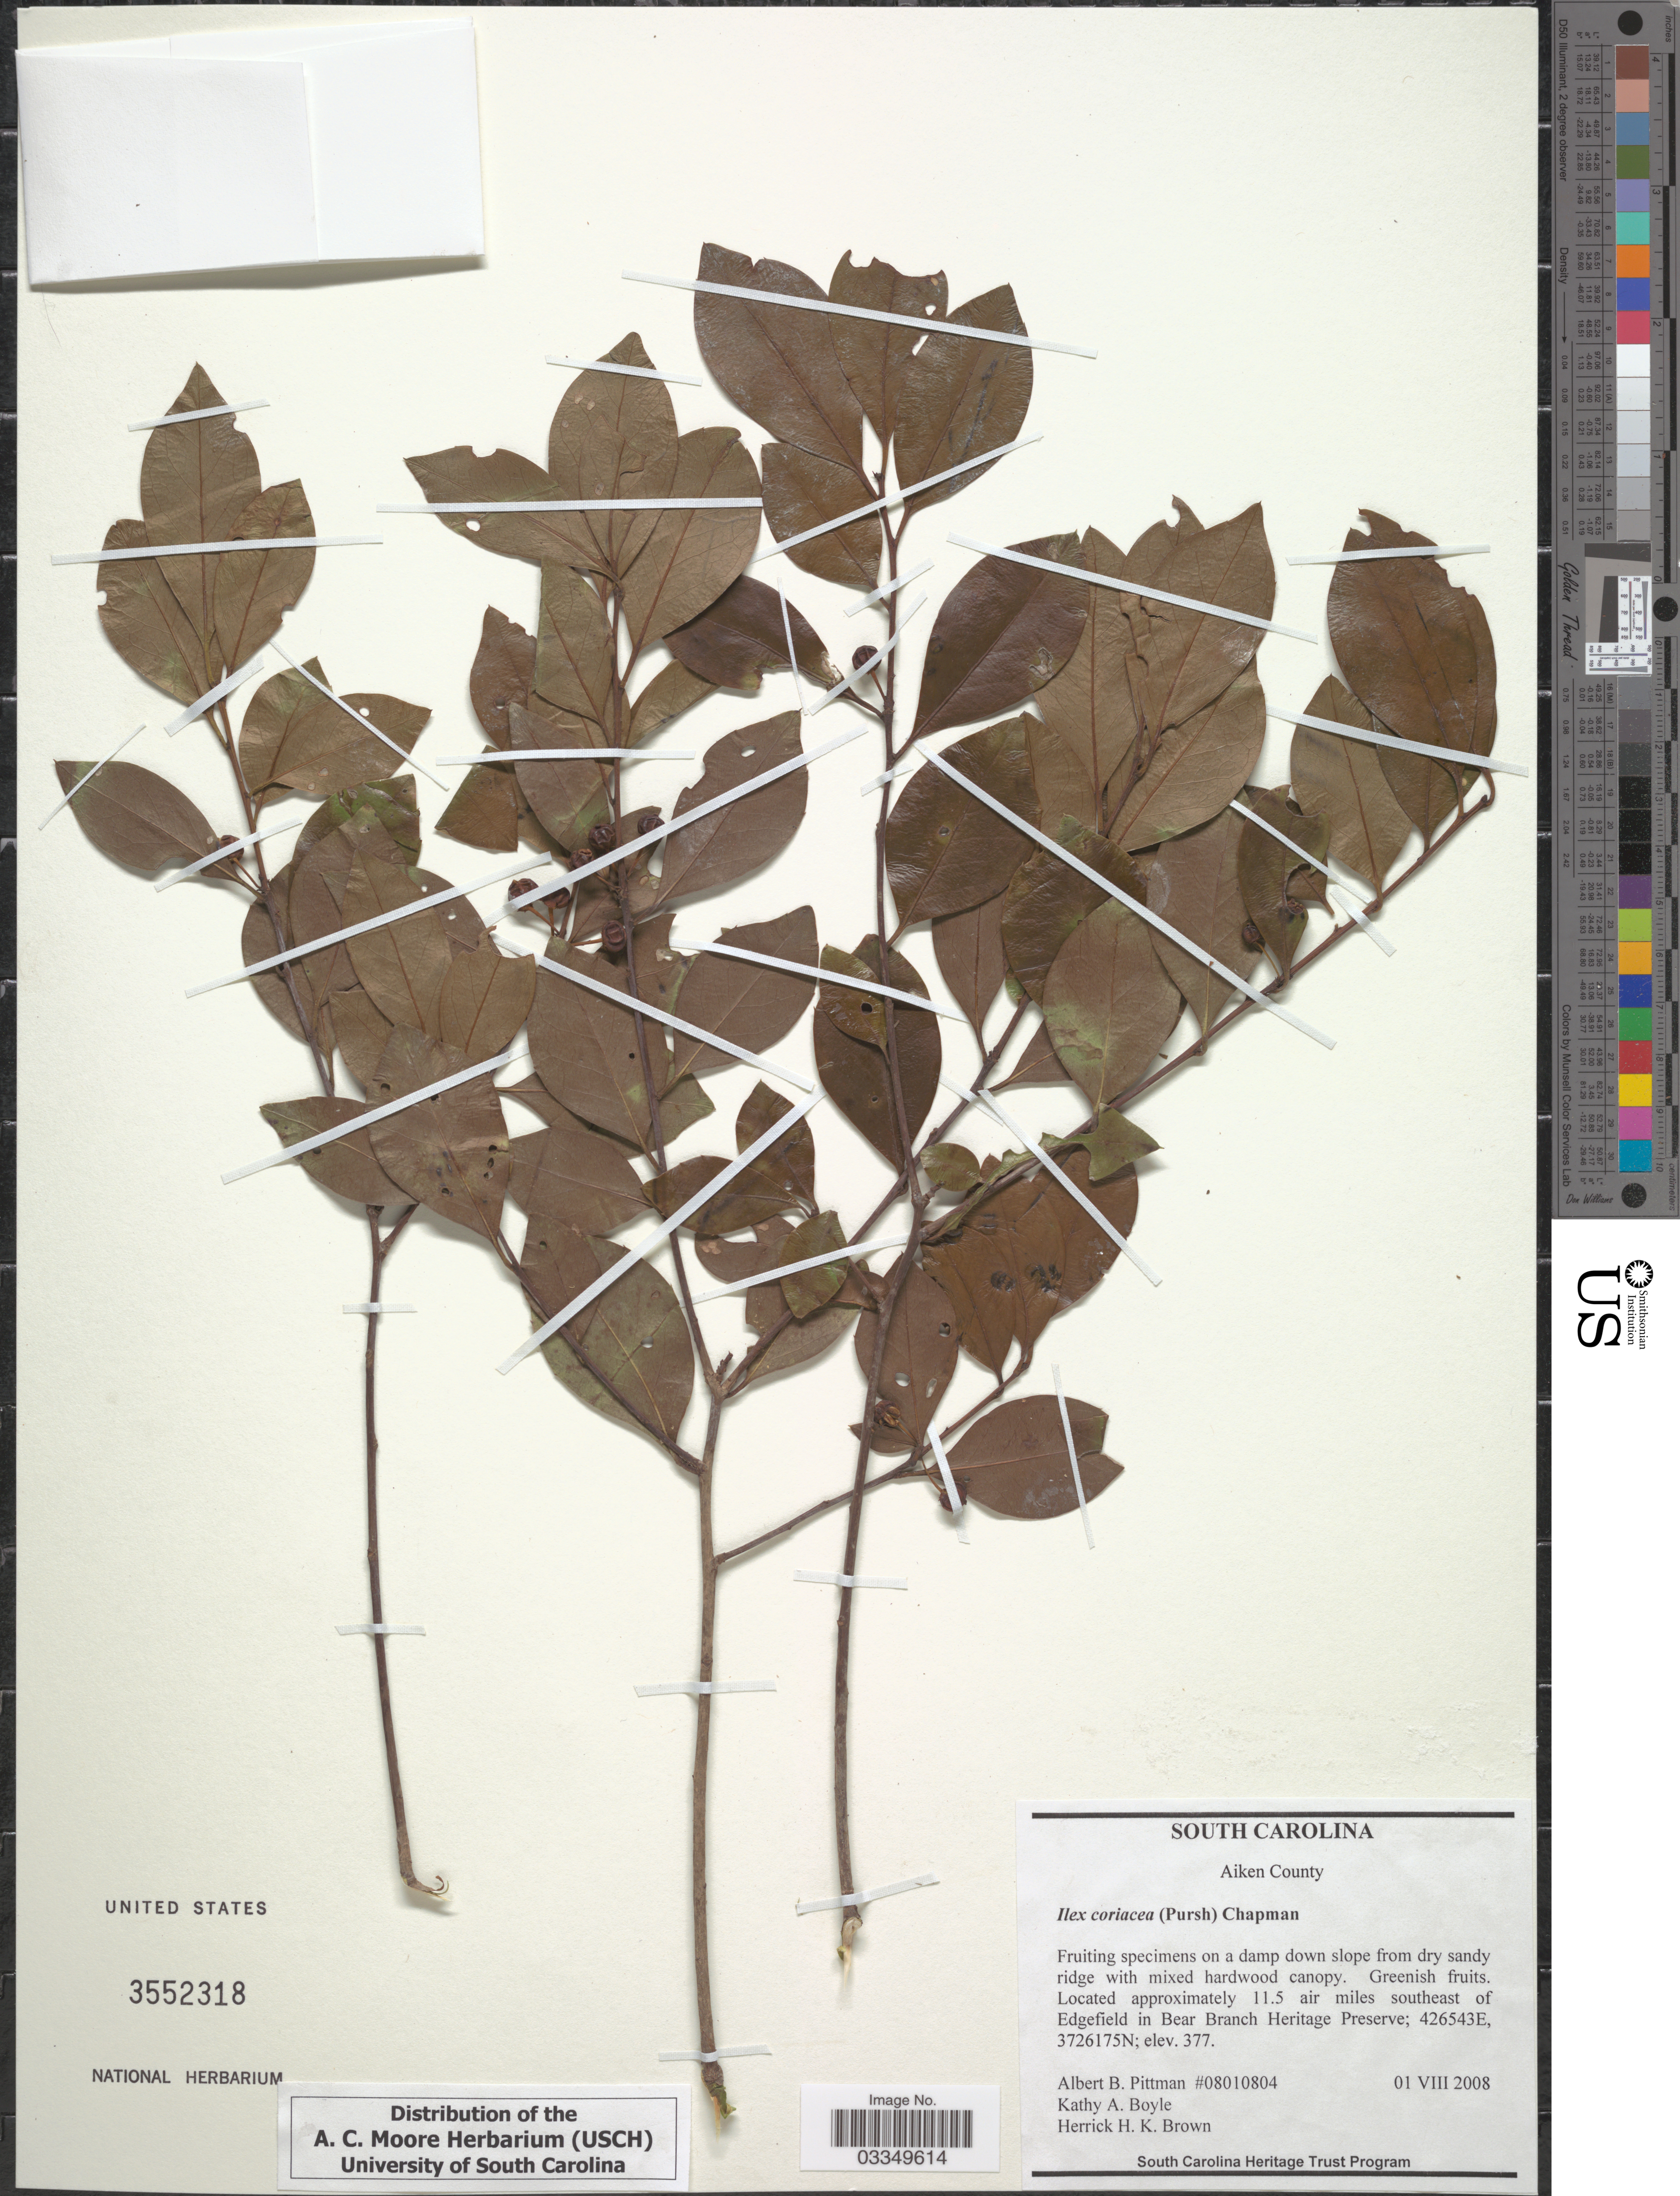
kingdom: Plantae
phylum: Tracheophyta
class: Magnoliopsida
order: Aquifoliales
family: Aquifoliaceae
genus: Ilex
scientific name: Ilex coriacea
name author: (Pursh) Chapm.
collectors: A. B. Pittman, K. A. Boyle & H. H. K. Brown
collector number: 08010804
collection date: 2008-08-01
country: United States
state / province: South Carolina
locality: Aiken County. Approximately 11.5 air miles southeast of Edgefield in Bear Branch Heritage Preserve.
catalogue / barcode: US 3552318